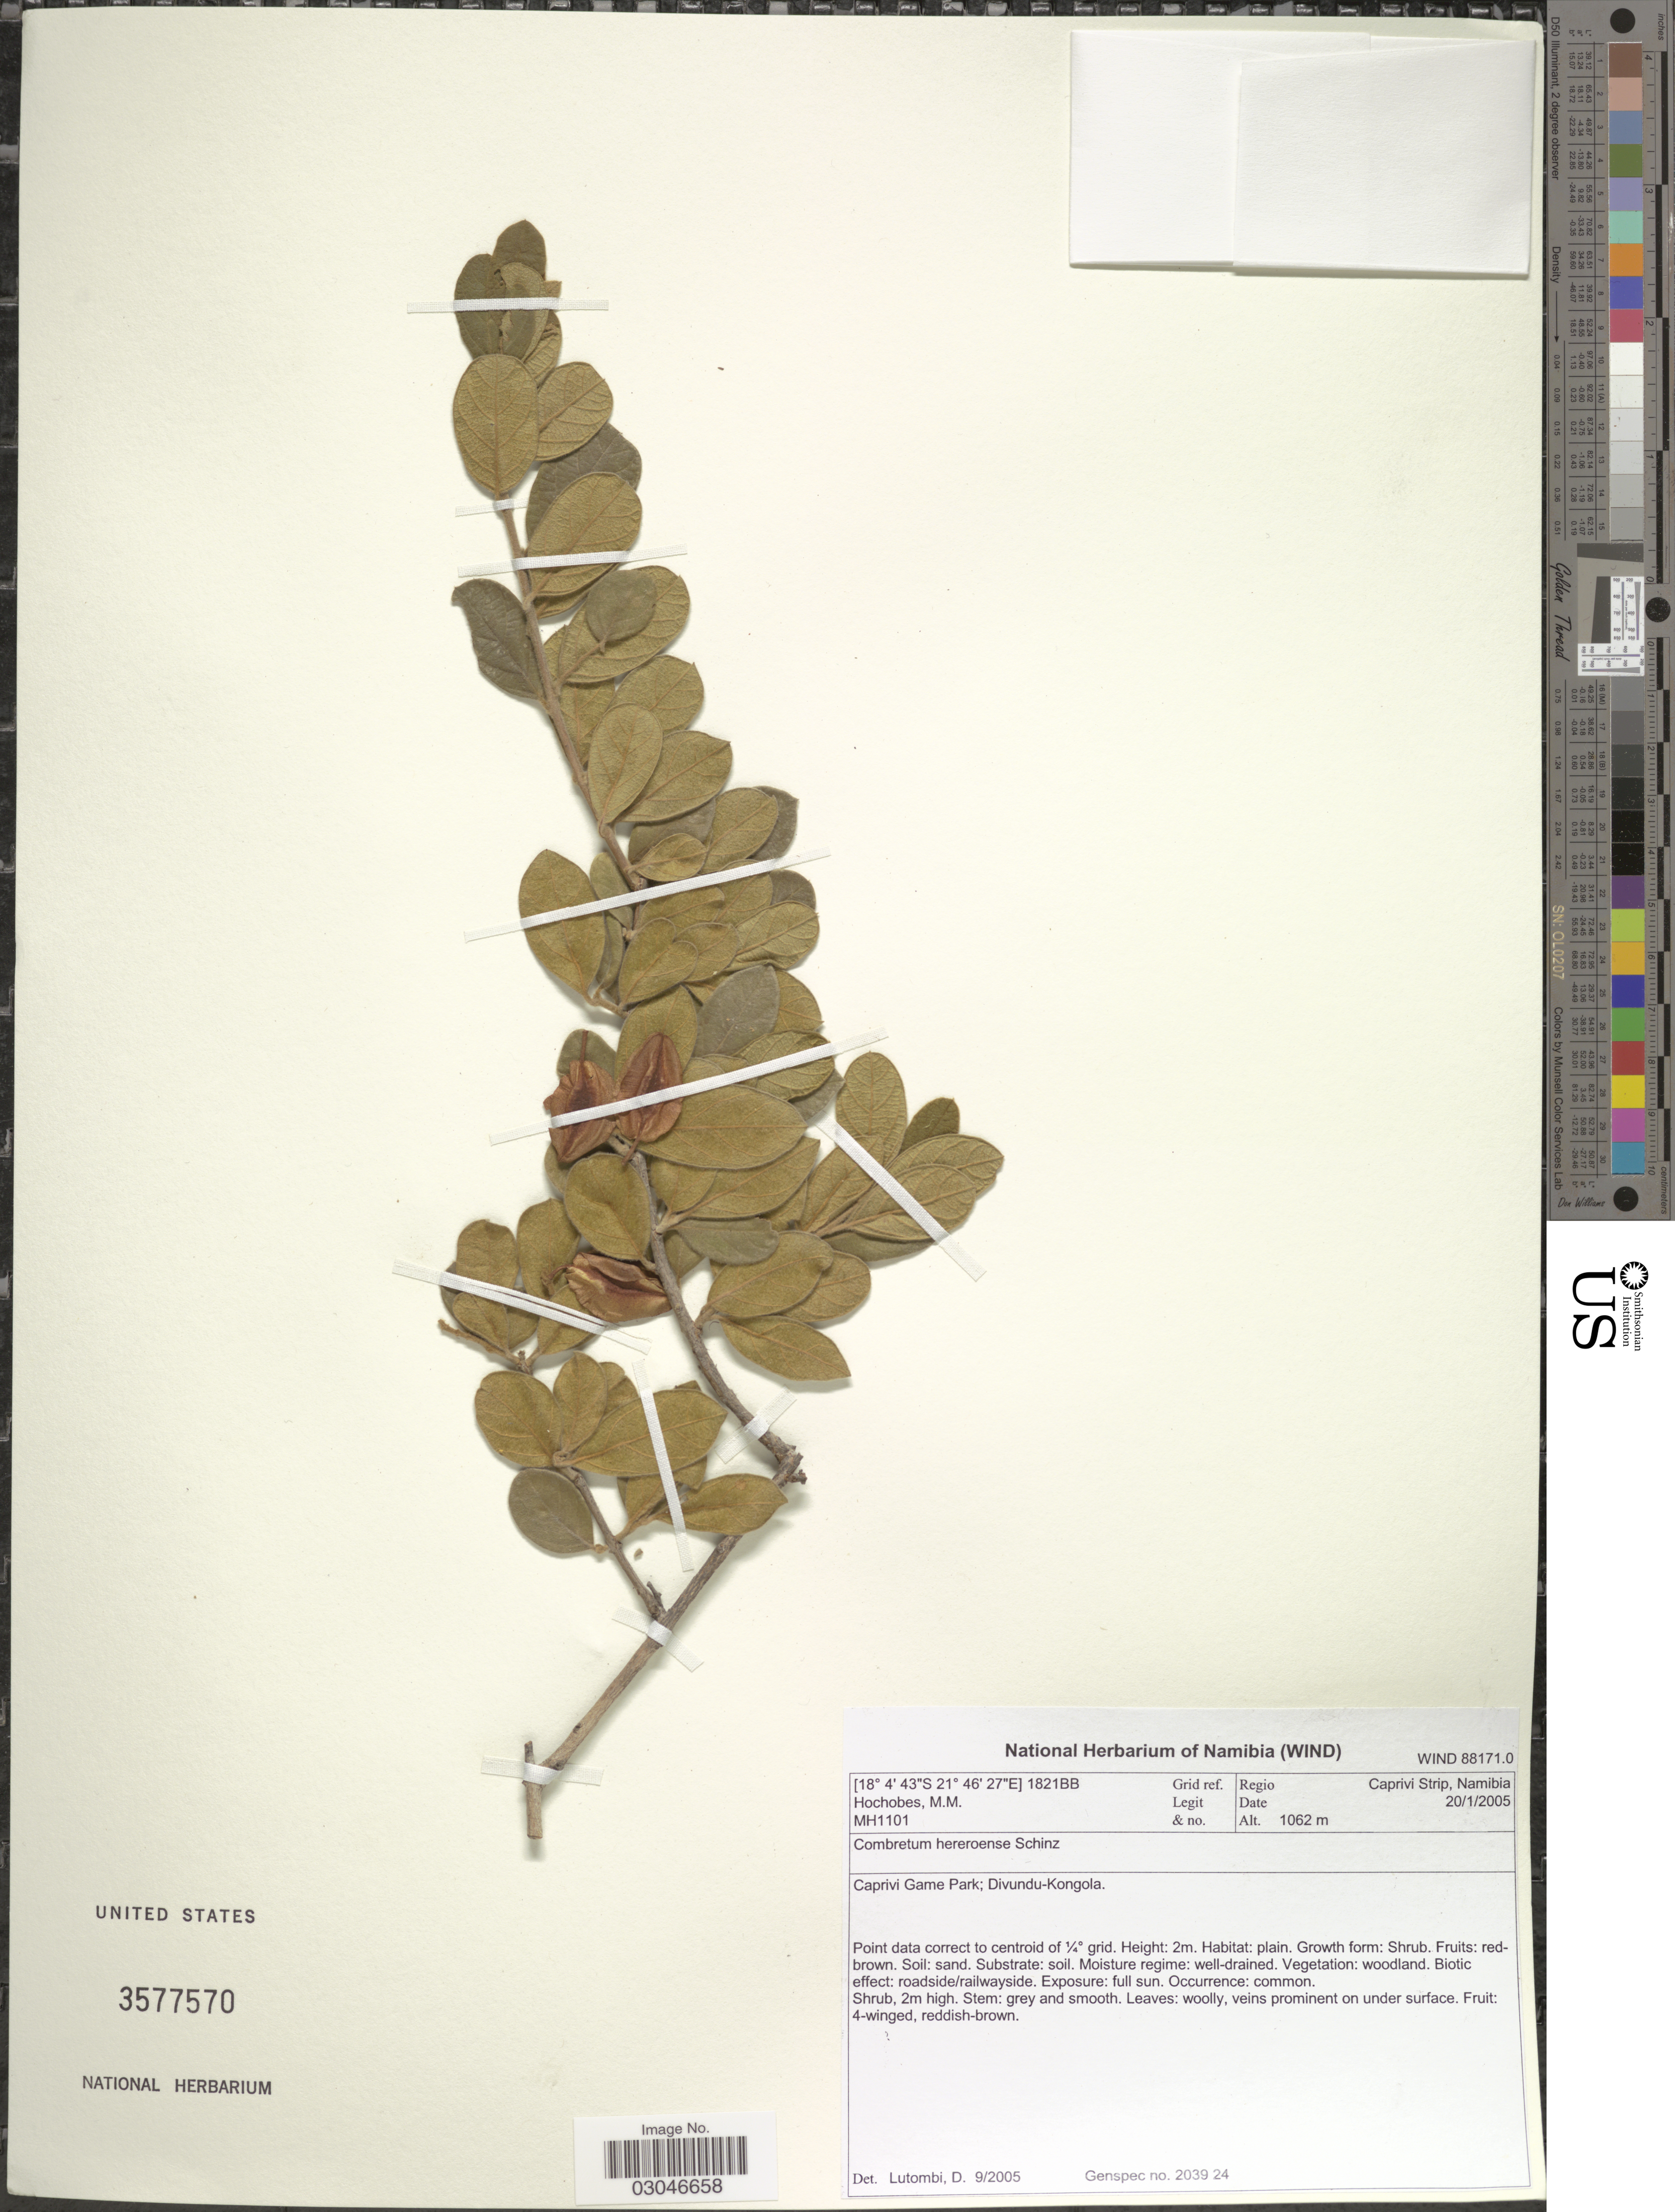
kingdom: Plantae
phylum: Tracheophyta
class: Magnoliopsida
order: Myrtales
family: Combretaceae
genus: Combretum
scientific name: Combretum hereroense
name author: Schinz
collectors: M. Hochobes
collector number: MH1101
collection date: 2005-01-20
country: Namibia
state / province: Caprivi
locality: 1822BB Grid ref. Regio Caprivi Strip, Namibia. Caprivi Game Park; Divundu-Kongola.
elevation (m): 1062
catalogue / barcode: US 3577570